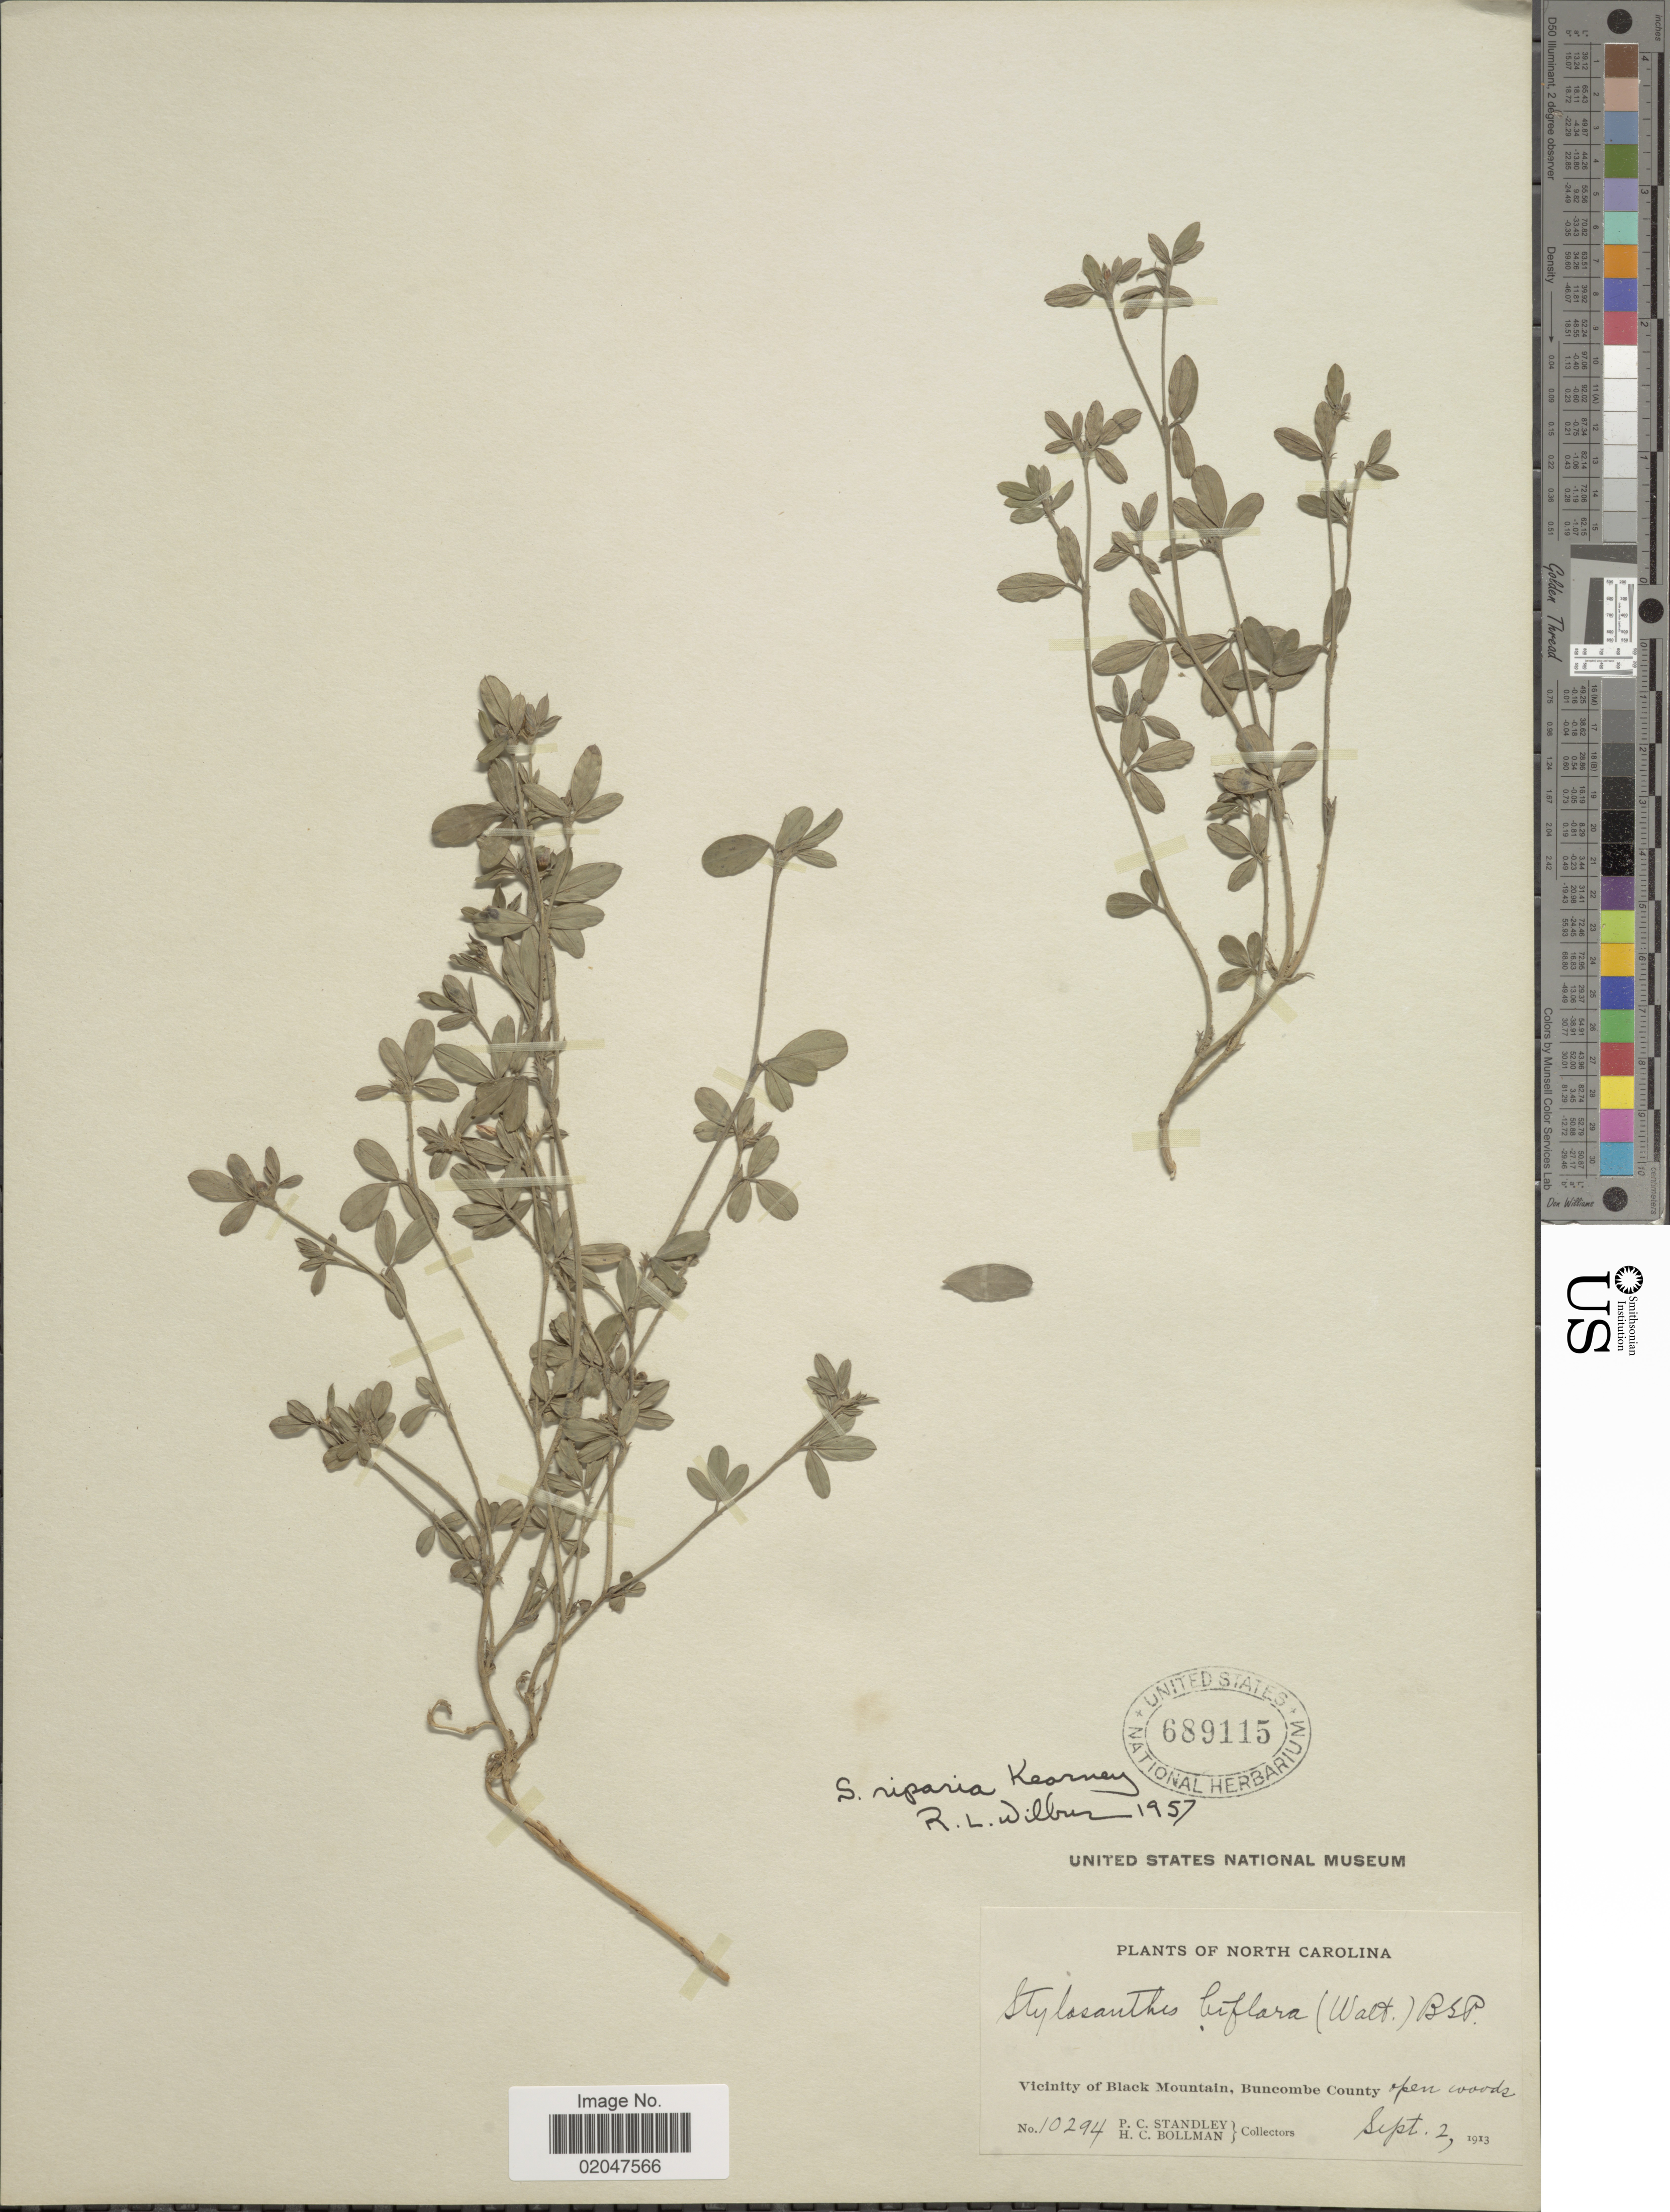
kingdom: Plantae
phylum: Tracheophyta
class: Magnoliopsida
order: Fabales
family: Fabaceae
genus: Stylosanthes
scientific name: Stylosanthes biflora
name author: (L.) Britton et al.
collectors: P. C. Standley & H. C. Bollman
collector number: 10294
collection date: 1913-09-02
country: United States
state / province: North Carolina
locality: Vicinity of Black Mountain, Buncombe County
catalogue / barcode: US 689115